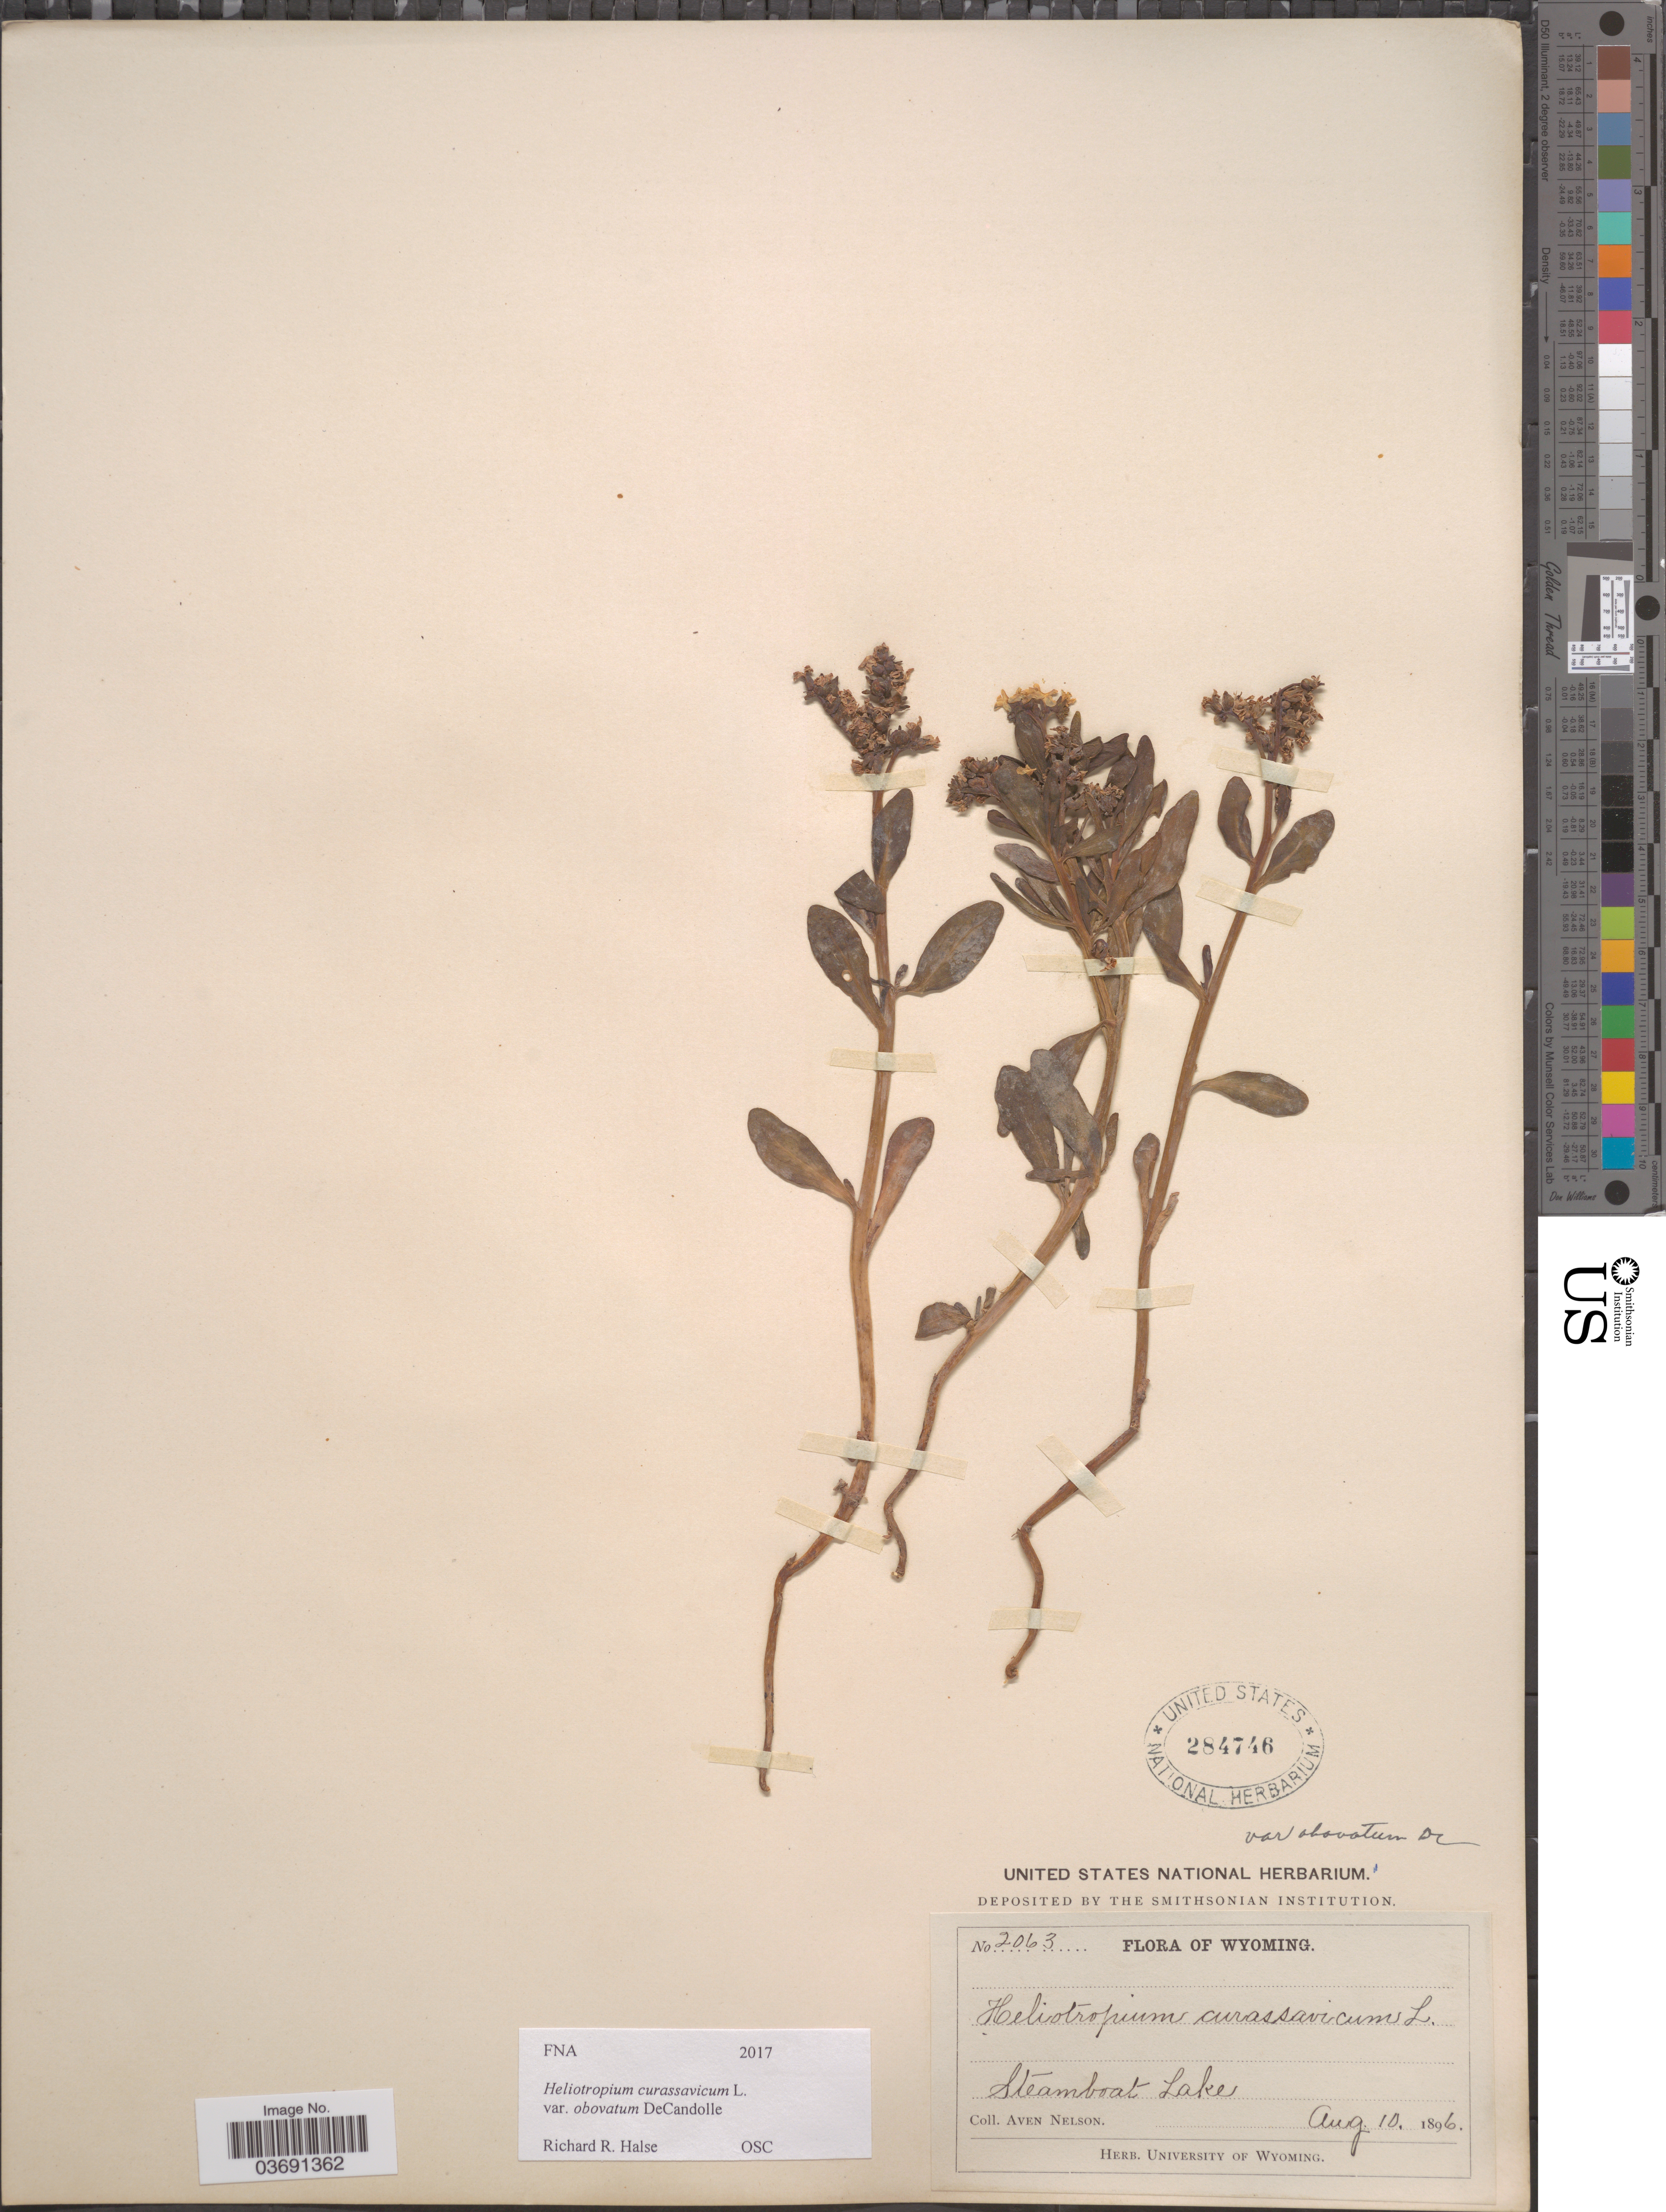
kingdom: Plantae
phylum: Tracheophyta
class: Magnoliopsida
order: Boraginales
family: Heliotropiaceae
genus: Heliotropium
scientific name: Heliotropium curassavicum subsp. obovatum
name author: (DC.) Á. Löve & D. Löve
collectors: A. Nelson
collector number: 2063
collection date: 1896-08-10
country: United States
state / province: Wyoming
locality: Steamboat Lake.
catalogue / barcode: US 284746